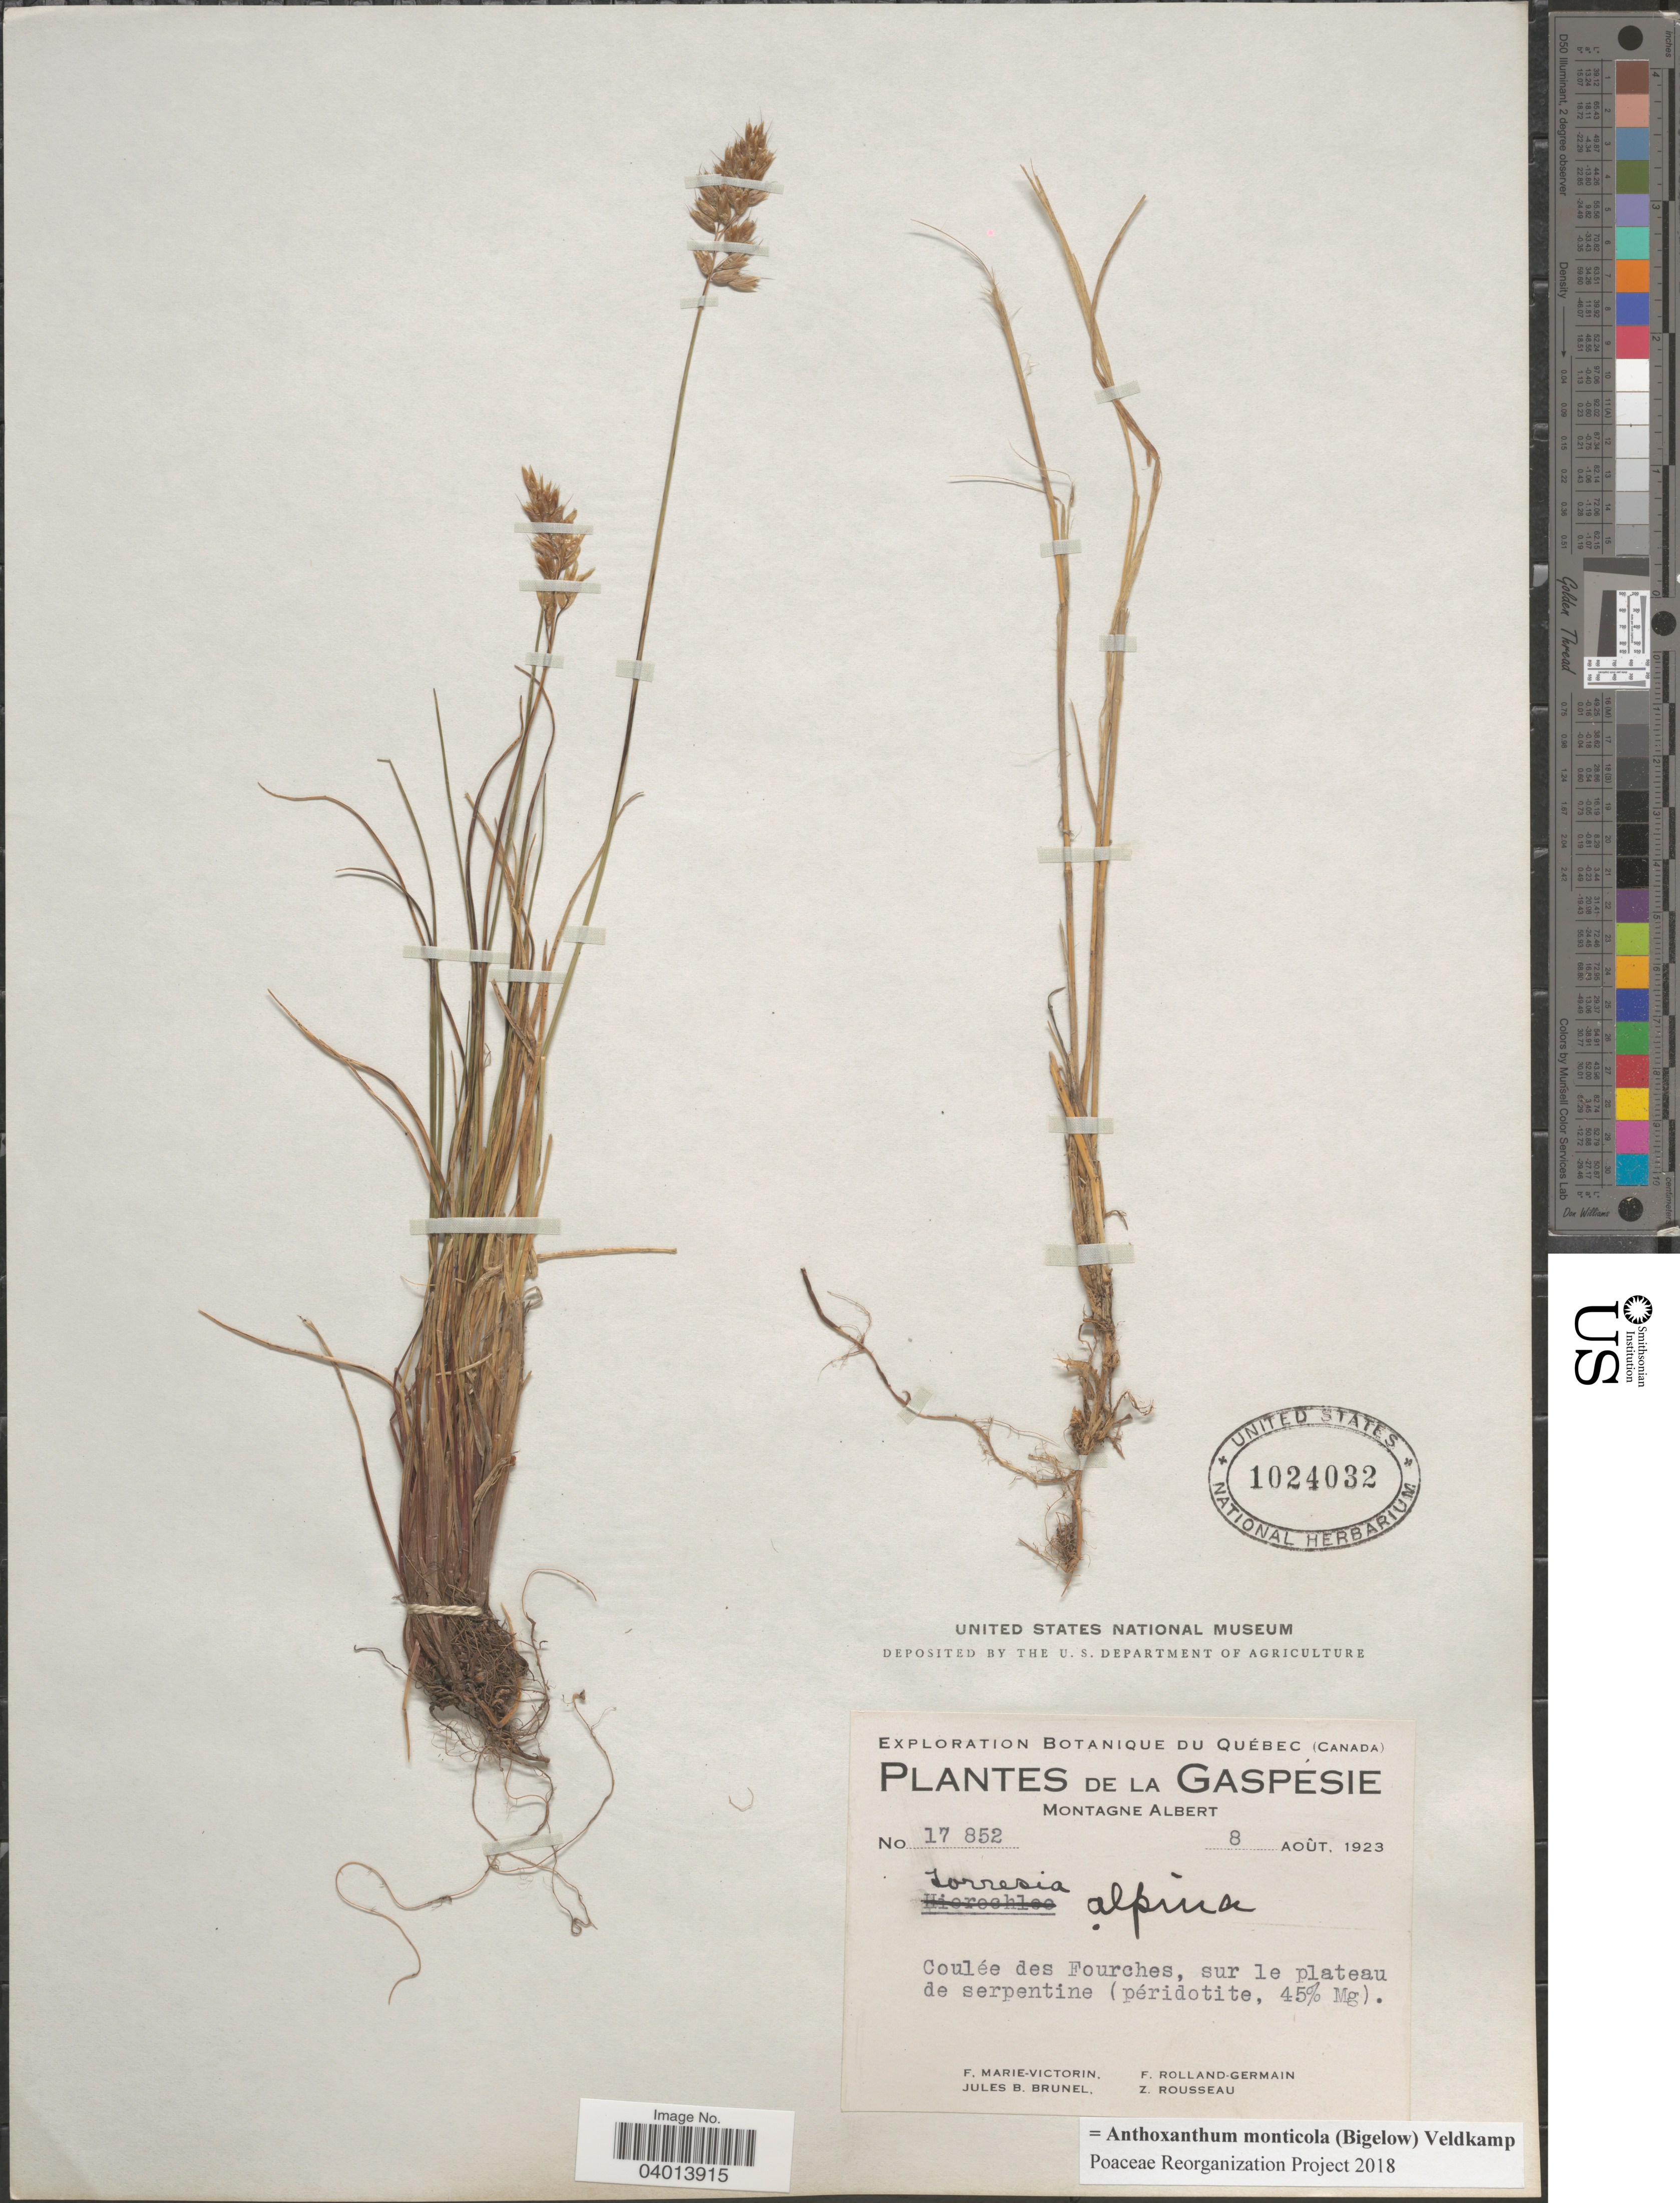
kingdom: Plantae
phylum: Tracheophyta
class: Liliopsida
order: Poales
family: Poaceae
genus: Anthoxanthum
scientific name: Anthoxanthum monticola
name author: (Bigelow) Veldkamp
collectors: F. Marie-Victorin, Rolland-Germain, J. Brunel & Z. Rousseau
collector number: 17852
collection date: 1923-08-08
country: Canada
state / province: Quebec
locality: La Gaspésie. Montagne Albert. Coulée des Fourches, sur le plateau de serpentine (péridotiti, 45% Mg).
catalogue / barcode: US 1024032